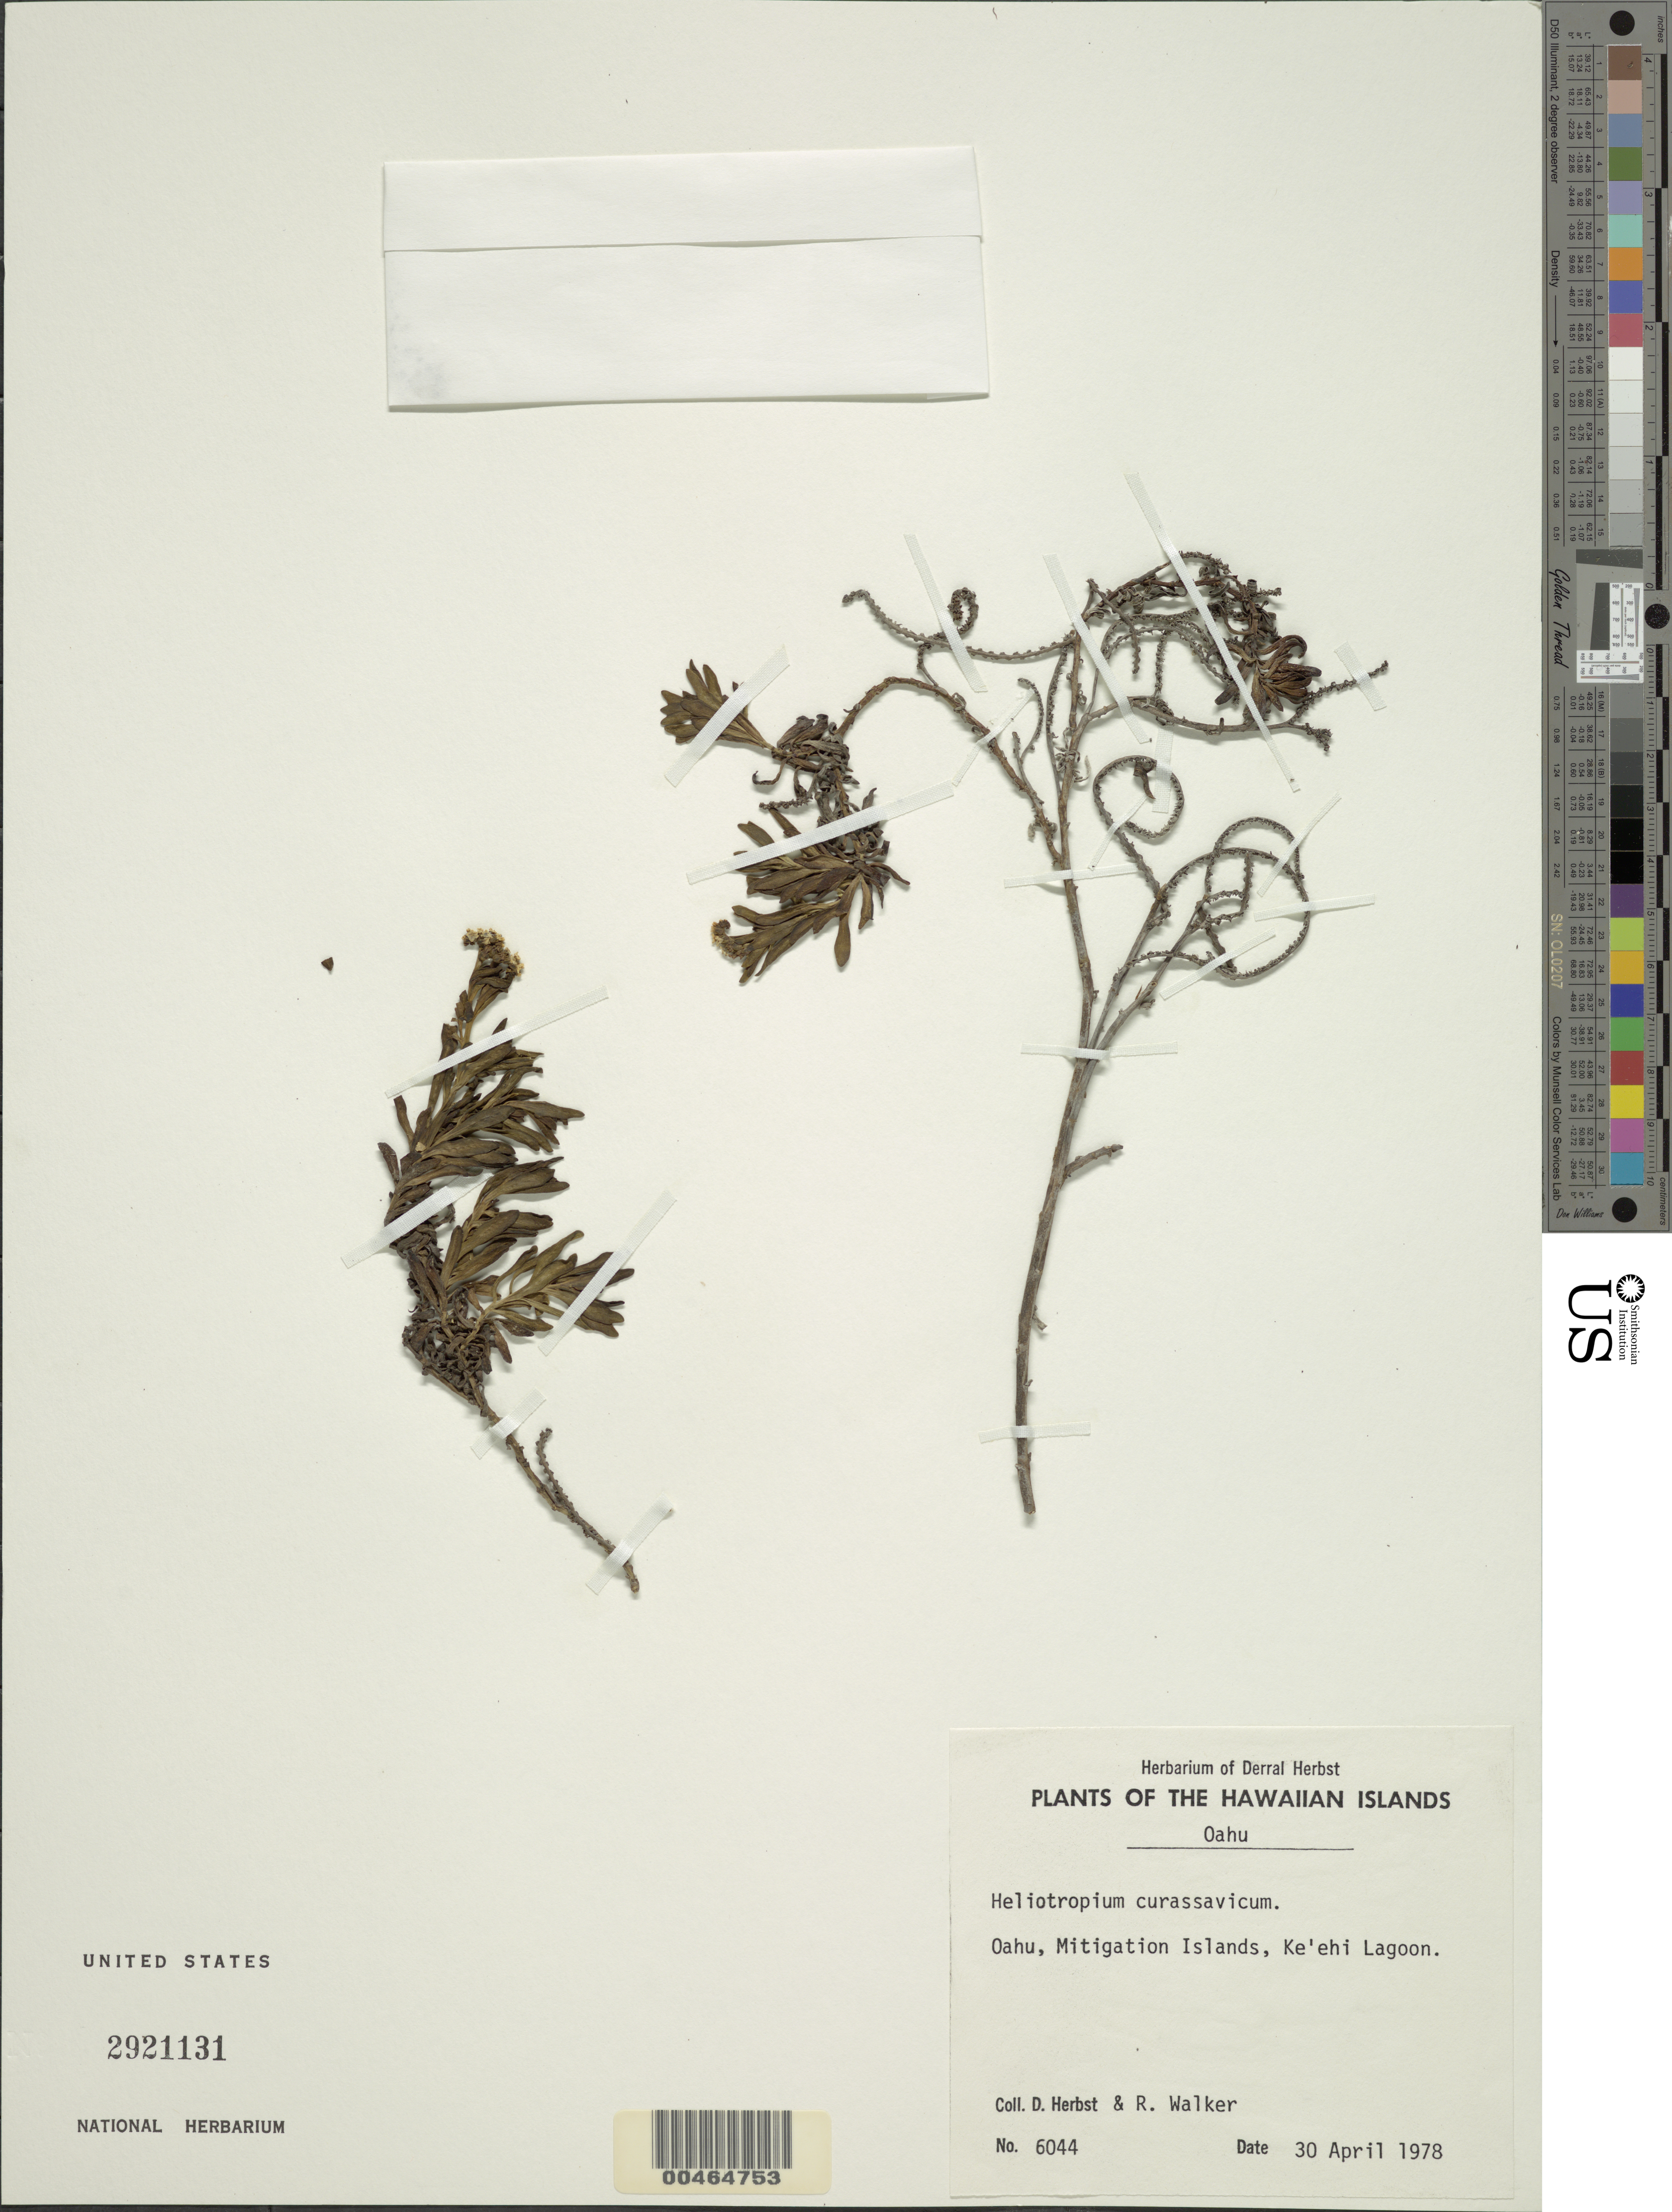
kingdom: Plantae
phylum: Tracheophyta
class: Magnoliopsida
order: Boraginales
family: Heliotropiaceae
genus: Heliotropium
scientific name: Heliotropium curassavicum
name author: L.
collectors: D. R. Herbst & R. Walker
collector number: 6044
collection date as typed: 30 Apr 1978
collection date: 1978-04-30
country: United States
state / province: Hawaii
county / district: Honolulu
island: Oahu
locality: Mitigation Islands, Keehi Lagoon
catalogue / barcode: US 2921131